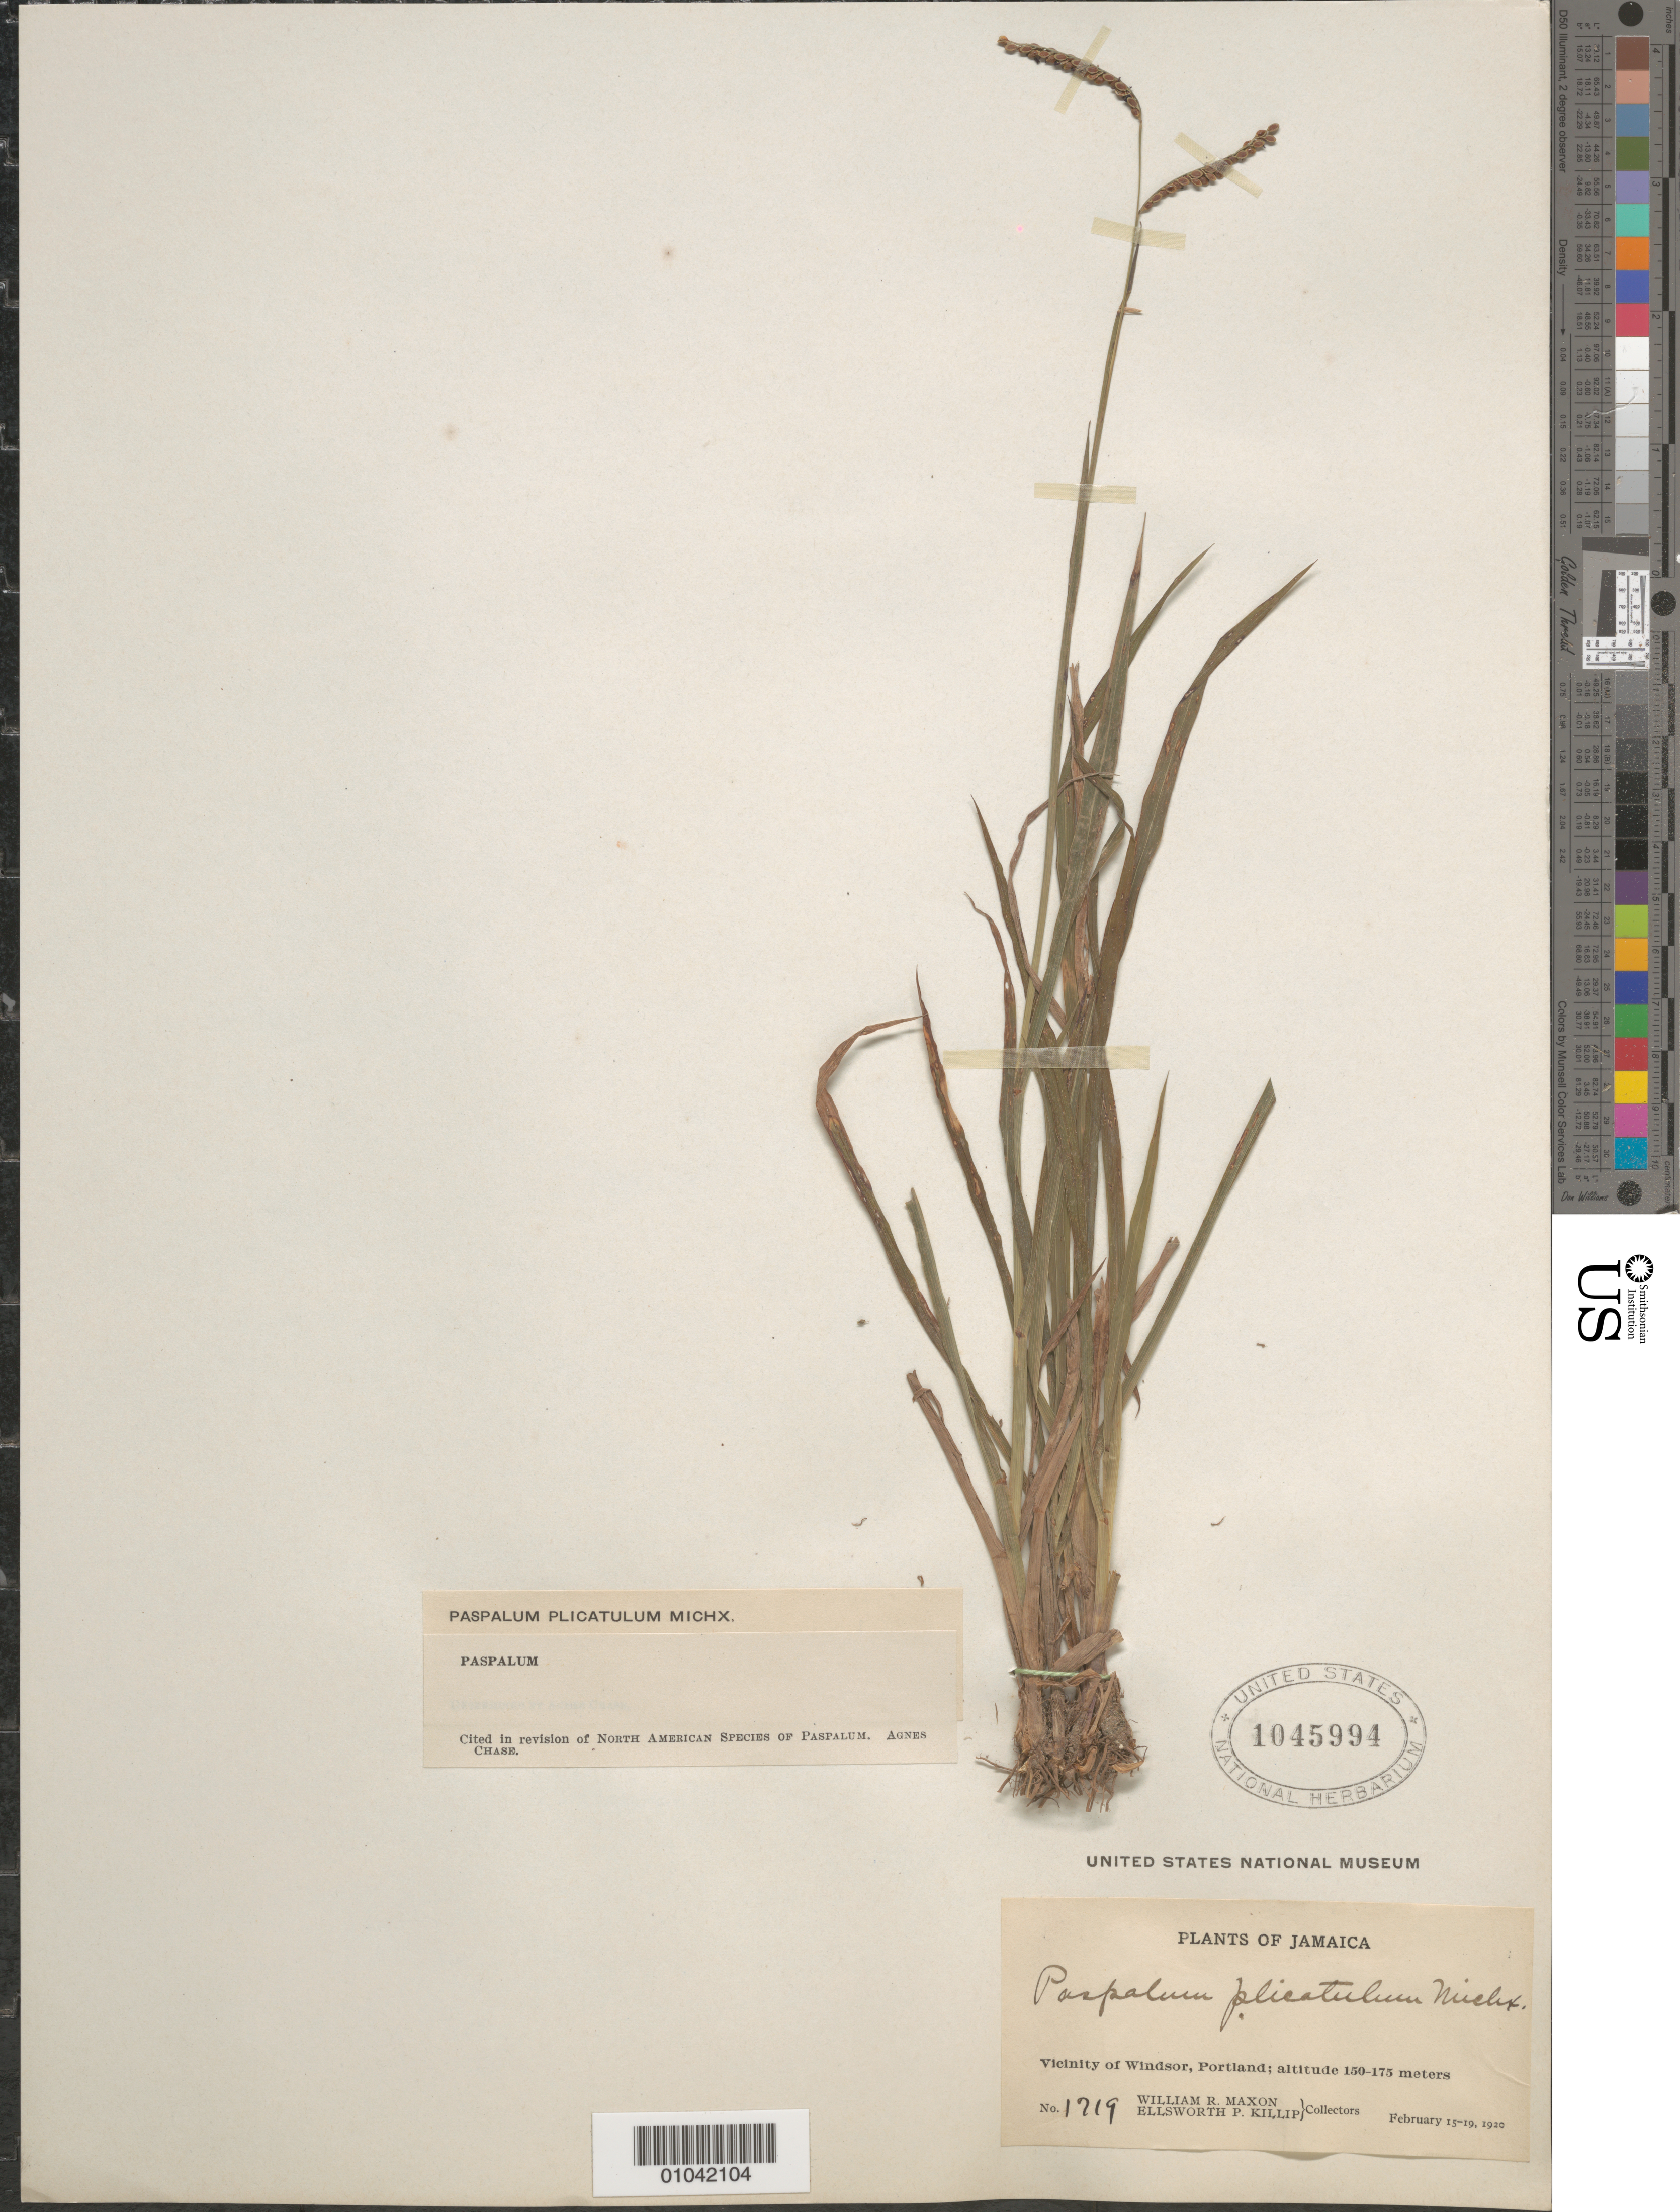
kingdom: Plantae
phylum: Tracheophyta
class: Liliopsida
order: Poales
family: Poaceae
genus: Paspalum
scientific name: Paspalum plicatulum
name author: Michx.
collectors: W. R. Maxon & E. P. Killip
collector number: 1719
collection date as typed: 15 Feb 1920 to 19 Feb 1920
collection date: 1920-02-15/1920-02-19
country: Jamaica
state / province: Portland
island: Jamaica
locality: Vicinity of Windsor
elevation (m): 150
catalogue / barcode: US 1045994